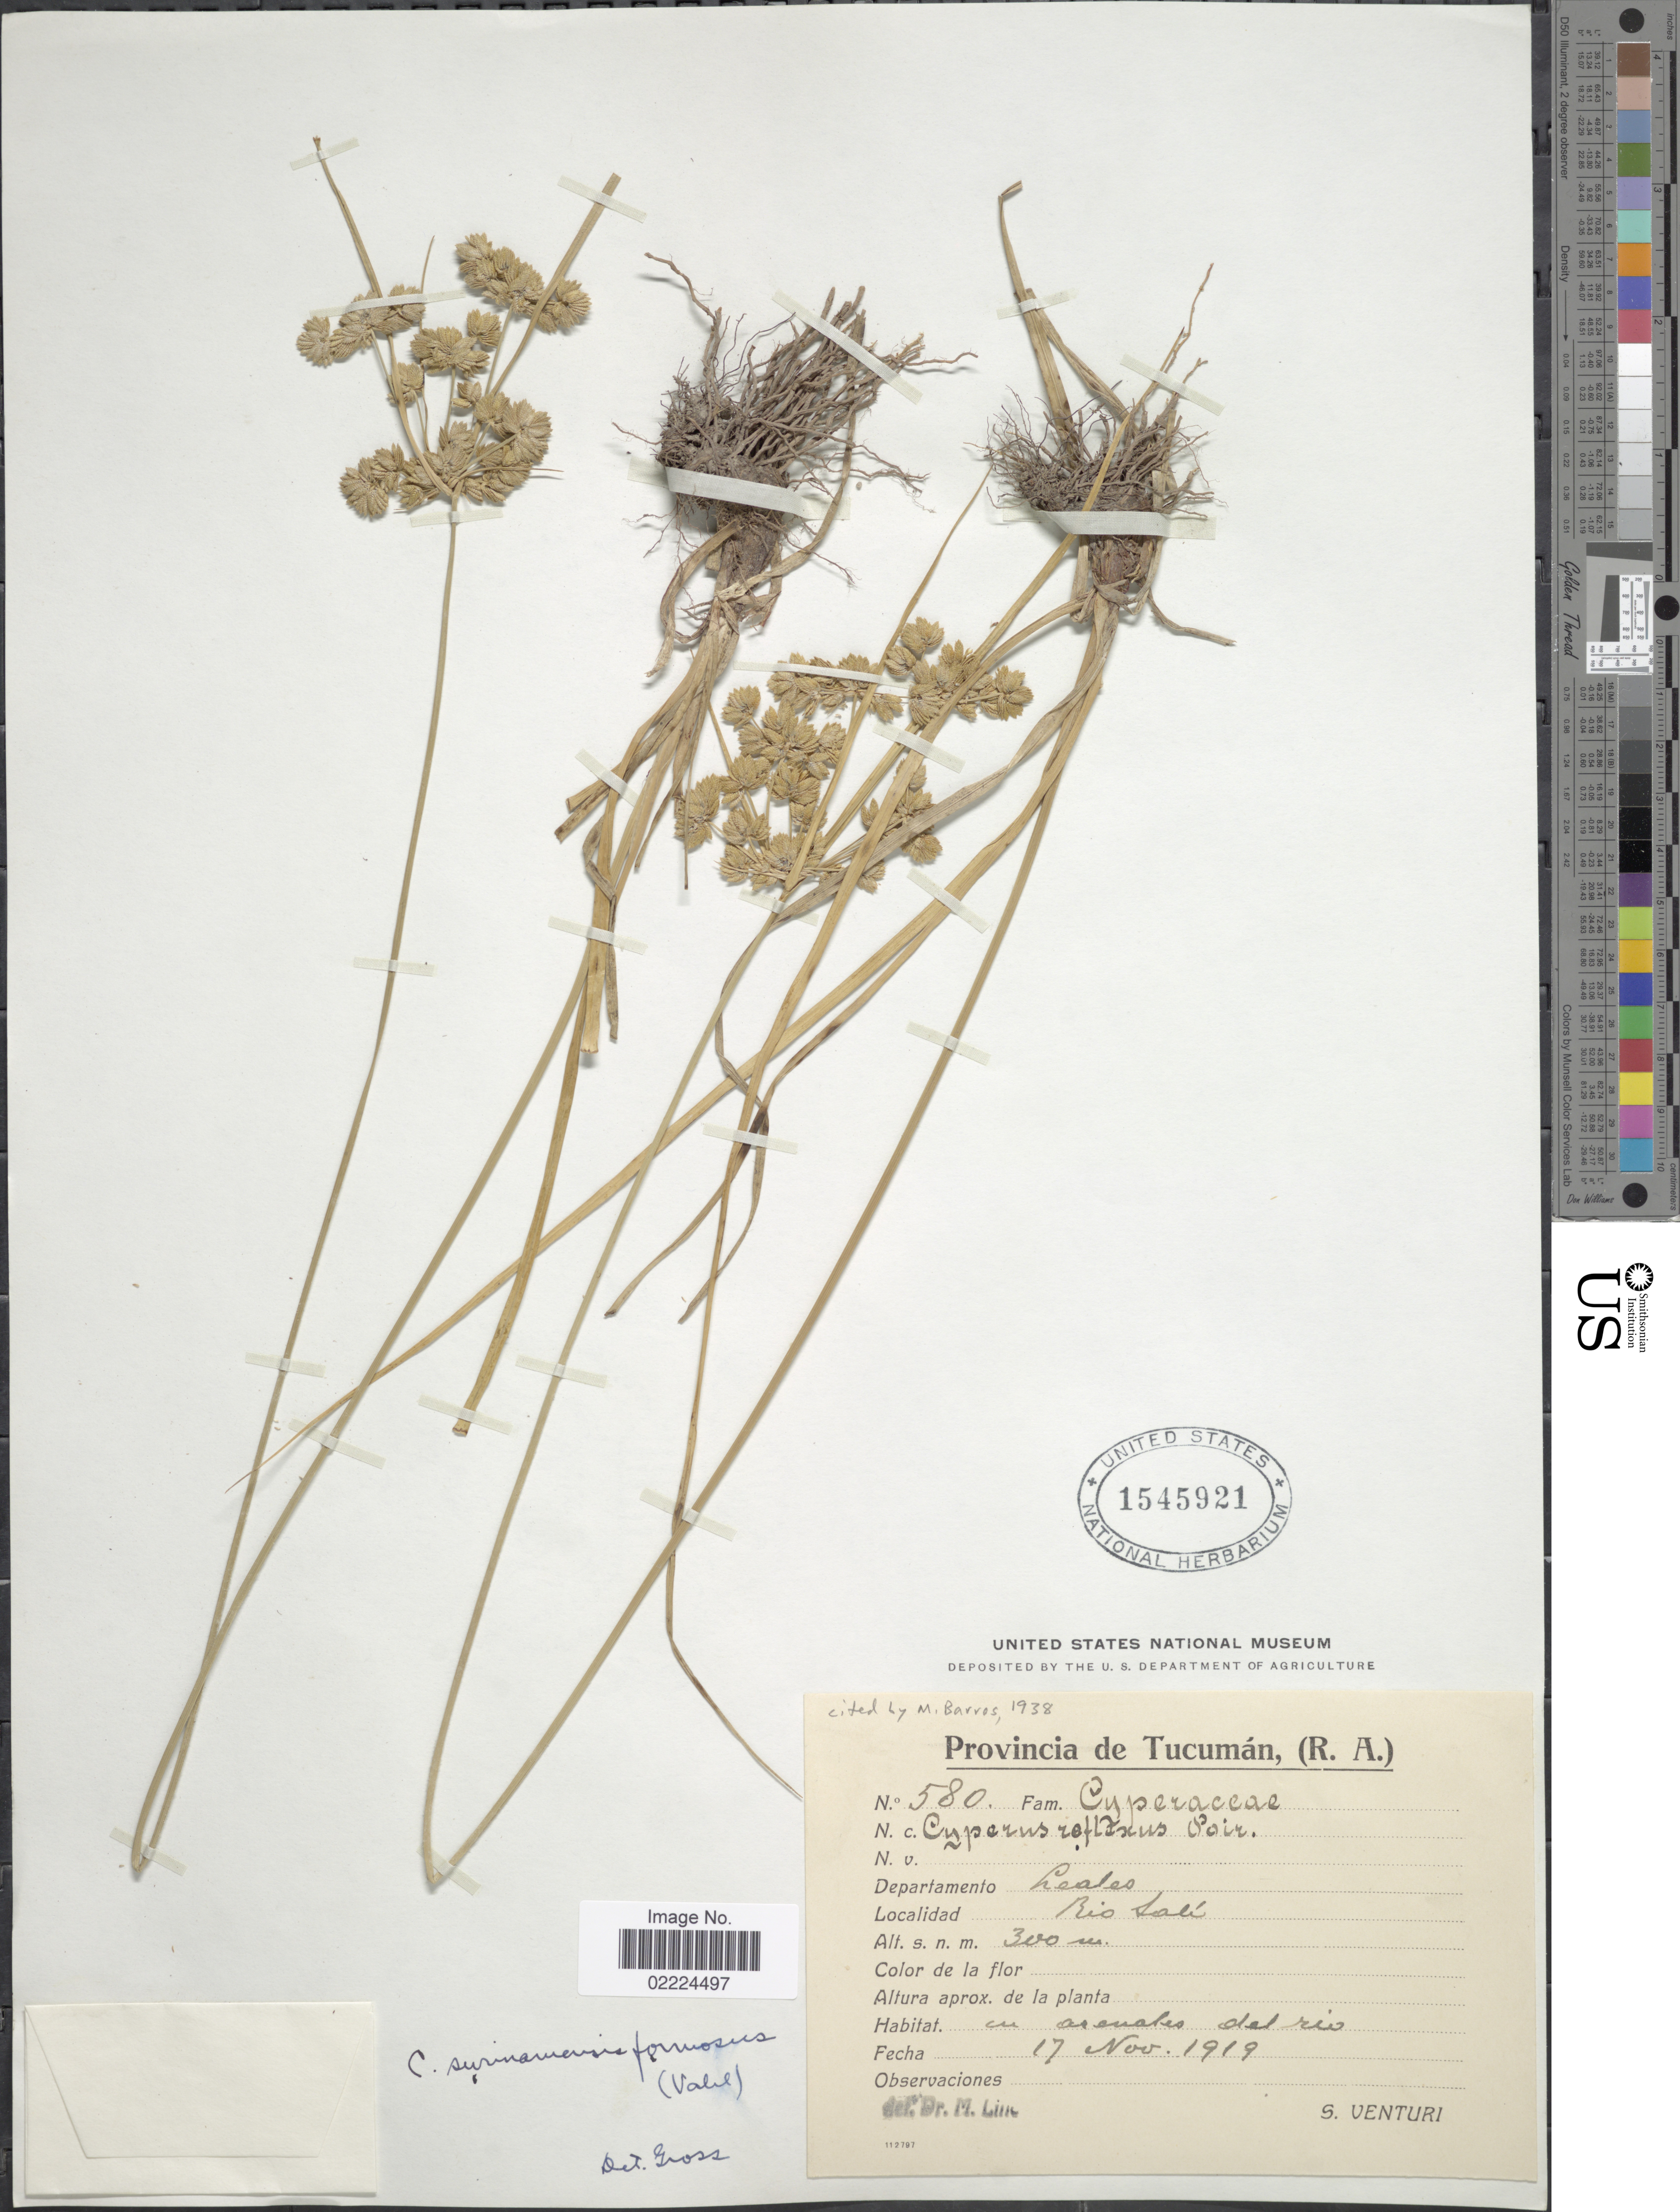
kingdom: Plantae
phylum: Tracheophyta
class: Liliopsida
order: Poales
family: Cyperaceae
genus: Cyperus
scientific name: Cyperus surinamensis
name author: Rottb.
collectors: S. Venturi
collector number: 580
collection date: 1919-11-17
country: Argentina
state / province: Tucuman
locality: Departamento Leales, Rio Sali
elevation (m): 300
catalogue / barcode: US 1545921